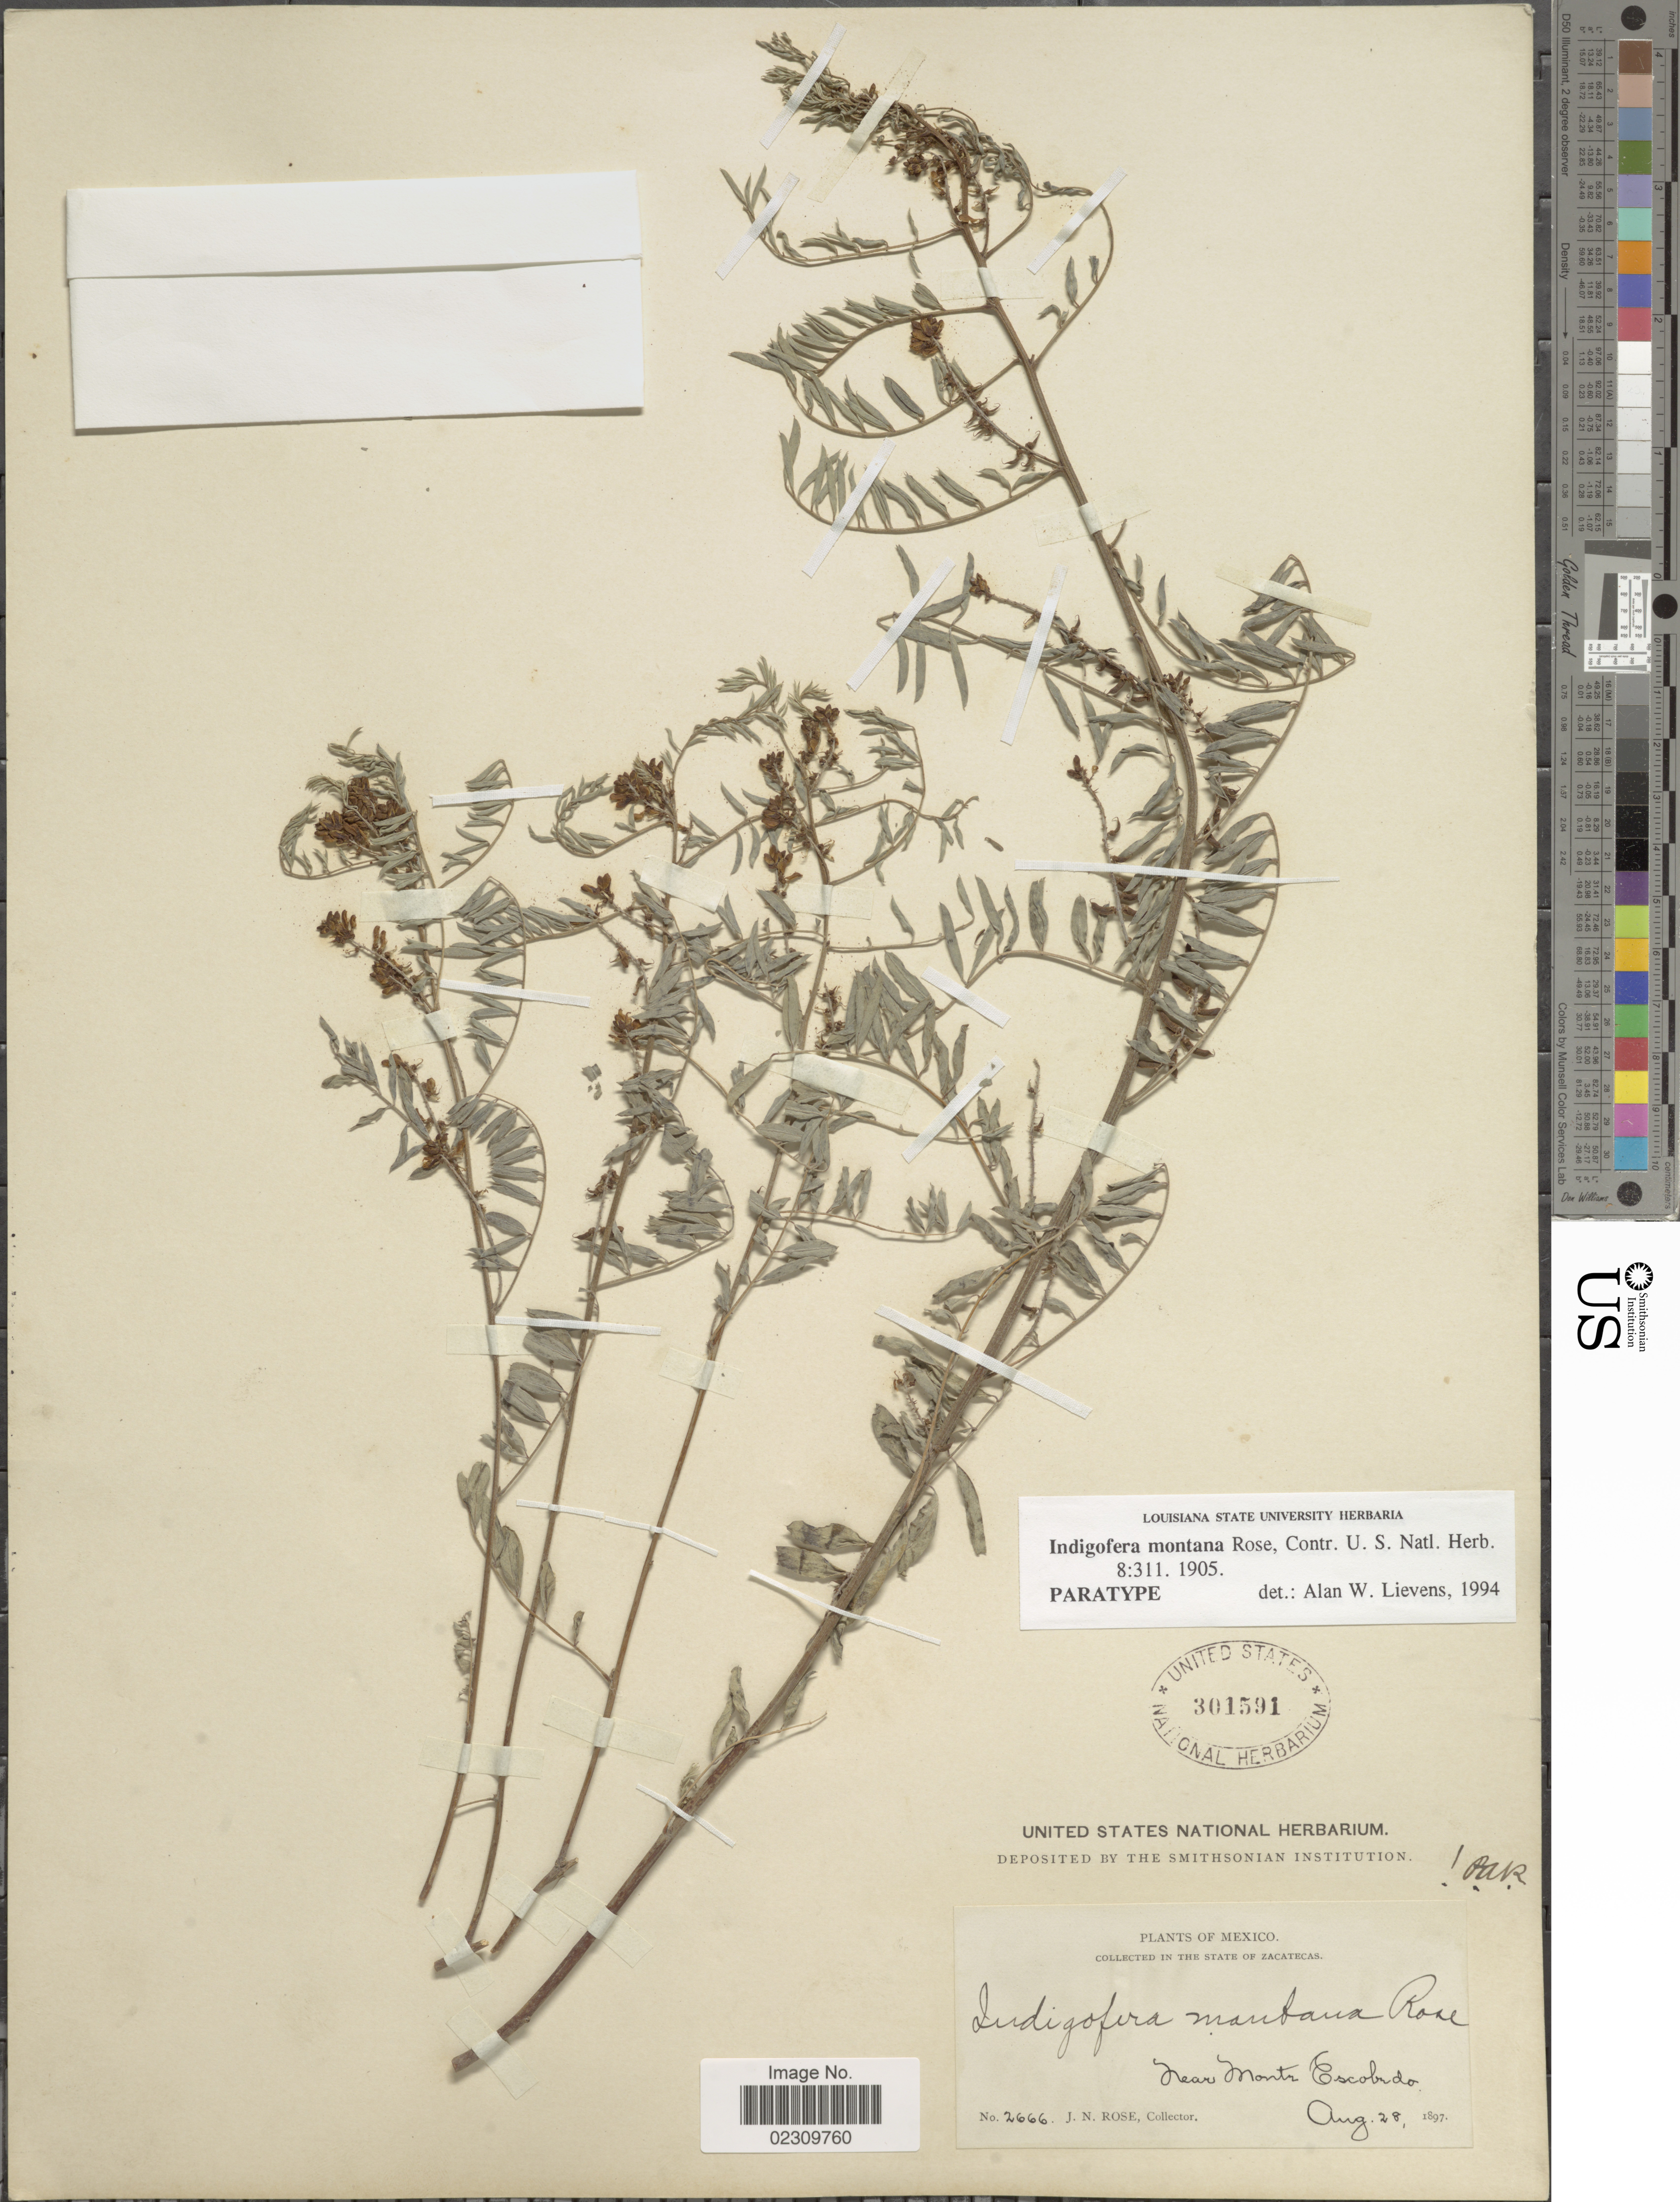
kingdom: Plantae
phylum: Tracheophyta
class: Magnoliopsida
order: Fabales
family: Fabaceae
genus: Indigofera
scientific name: Indigofera montana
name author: Rose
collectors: J. N. Rose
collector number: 2666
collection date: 1897-08-28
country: Mexico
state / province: Zacatecas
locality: Near Monte Escobedo.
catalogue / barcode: US 301591